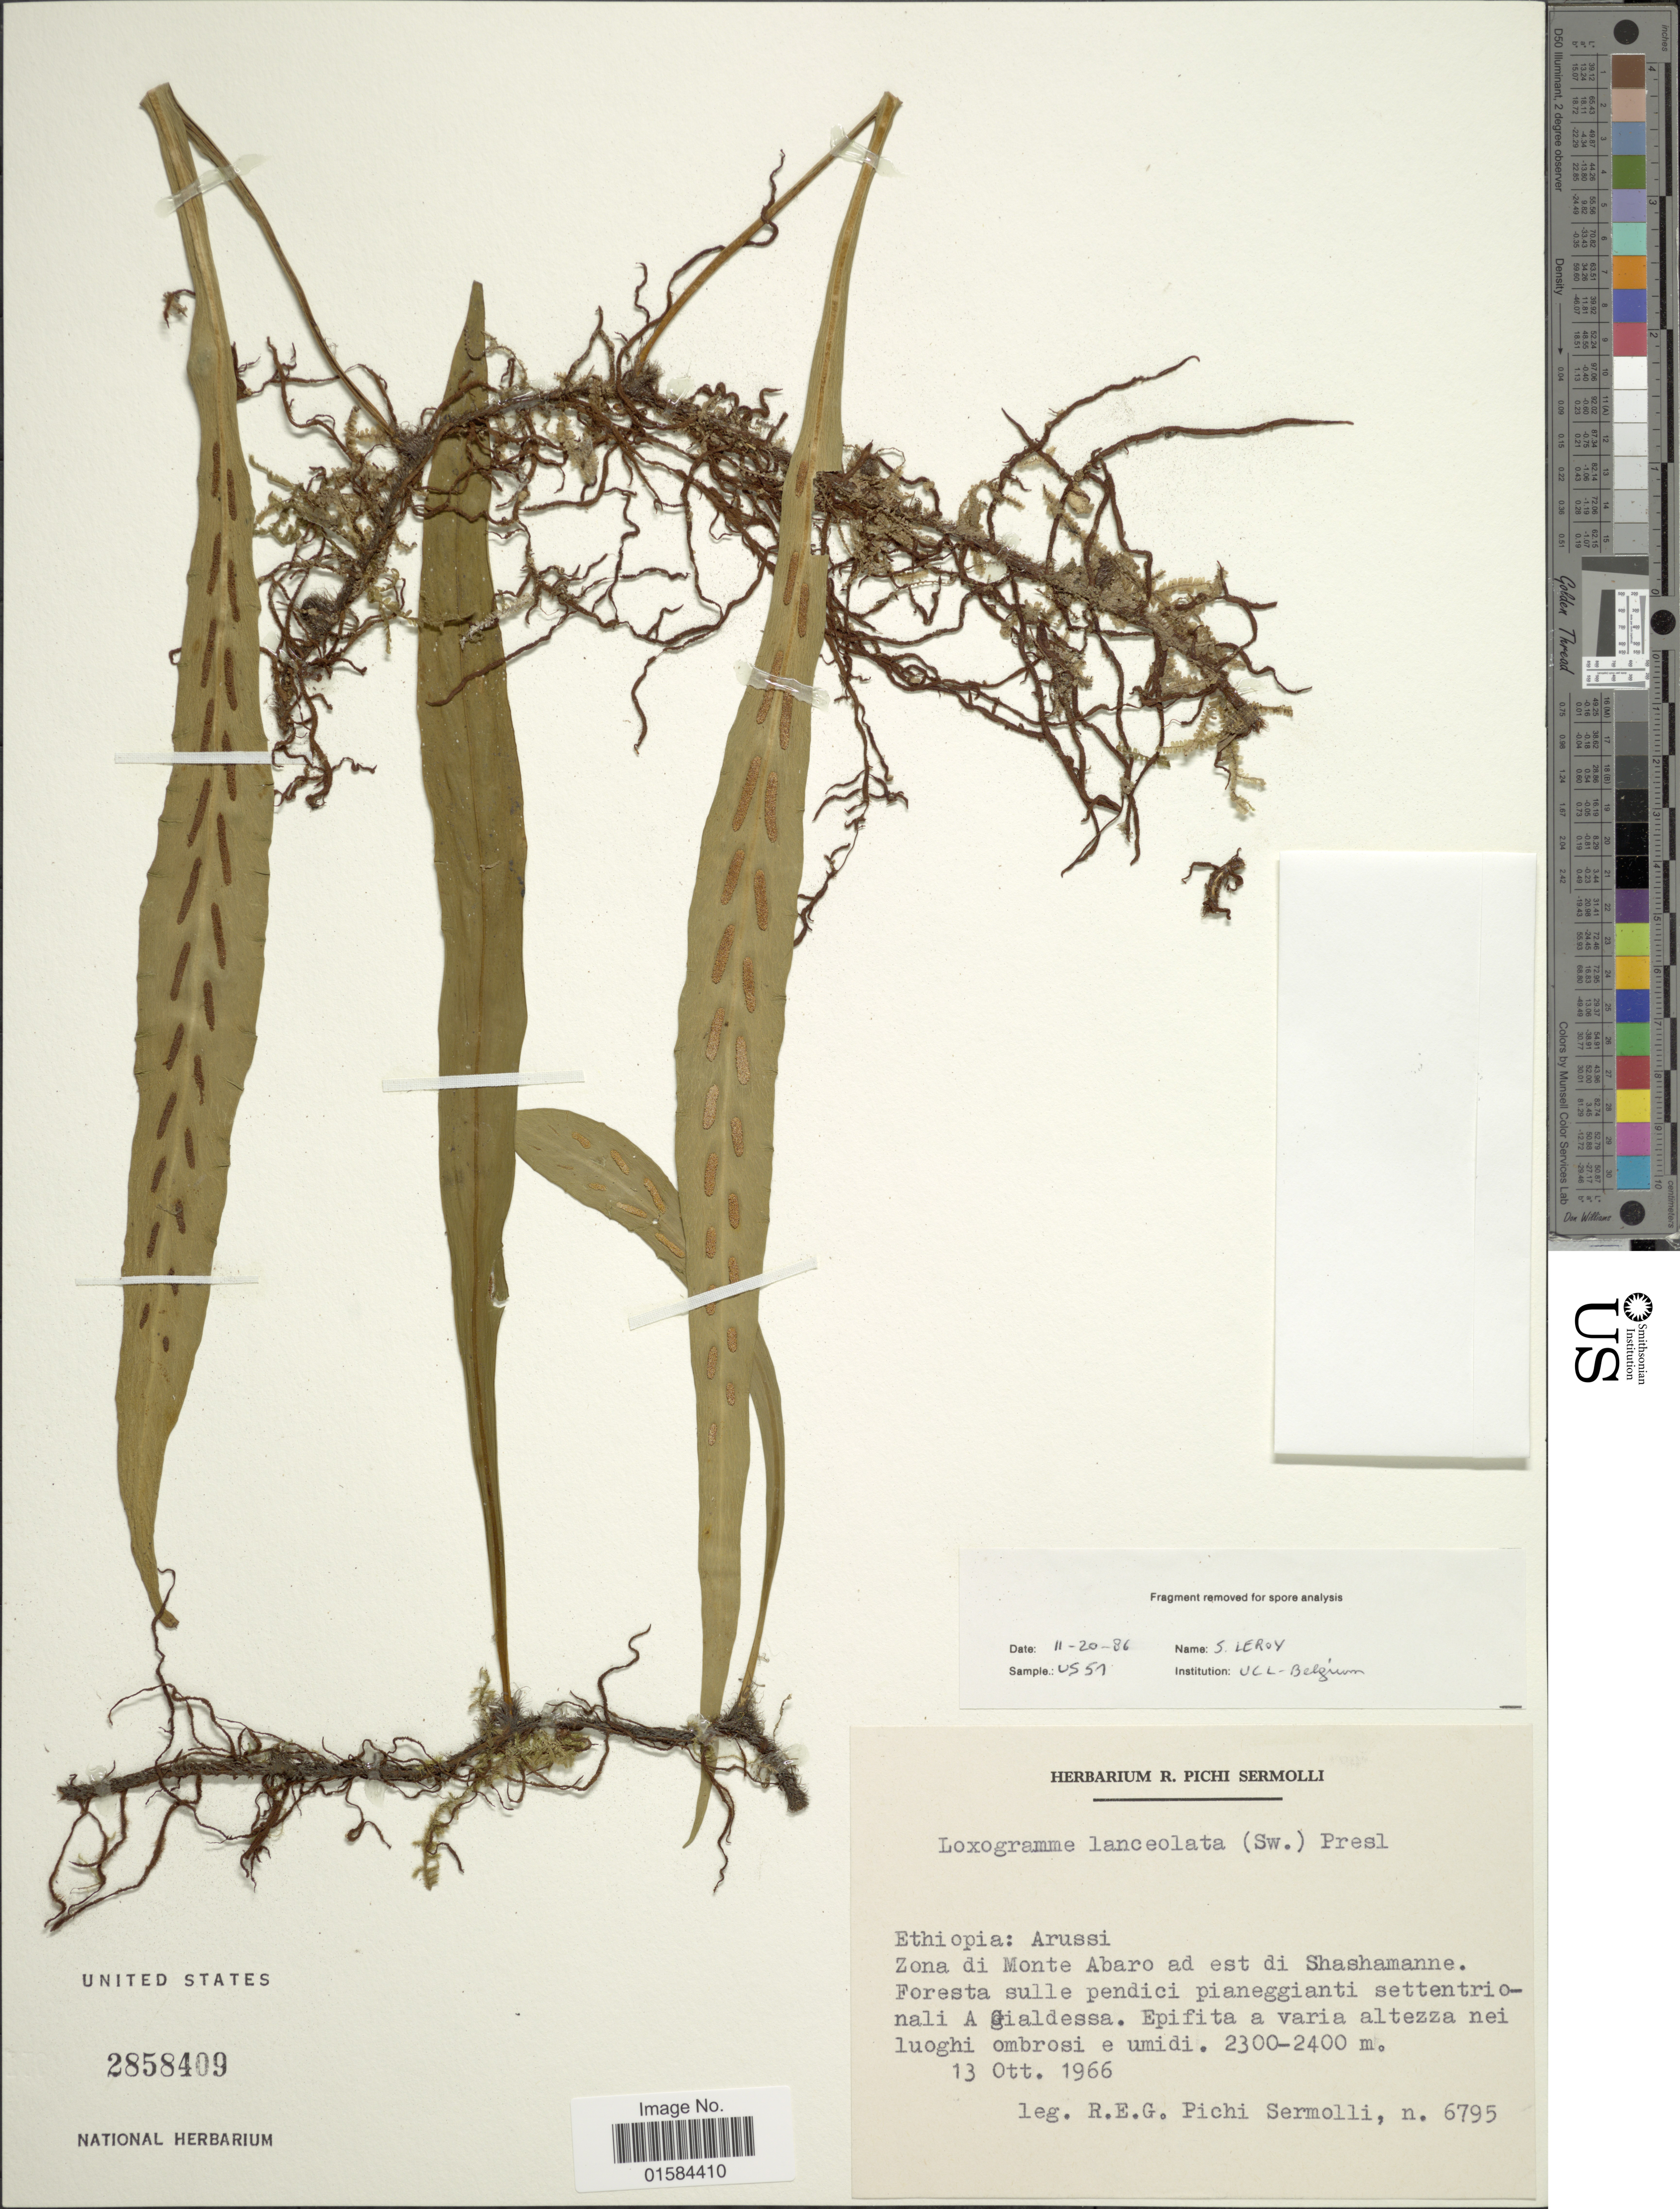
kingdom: Plantae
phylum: Tracheophyta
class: Polypodiopsida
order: Polypodiales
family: Polypodiaceae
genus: Loxogramme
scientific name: Loxogramme lanceolata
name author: (Sw.) C. Presl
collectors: R. E. Pichi-Sermolli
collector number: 6795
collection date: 1966-10-13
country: Ethiopia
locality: Ethiopia: Arussi, Zona di Monte Abaro ad est di Shashamanne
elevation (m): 2300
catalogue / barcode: US 2858409